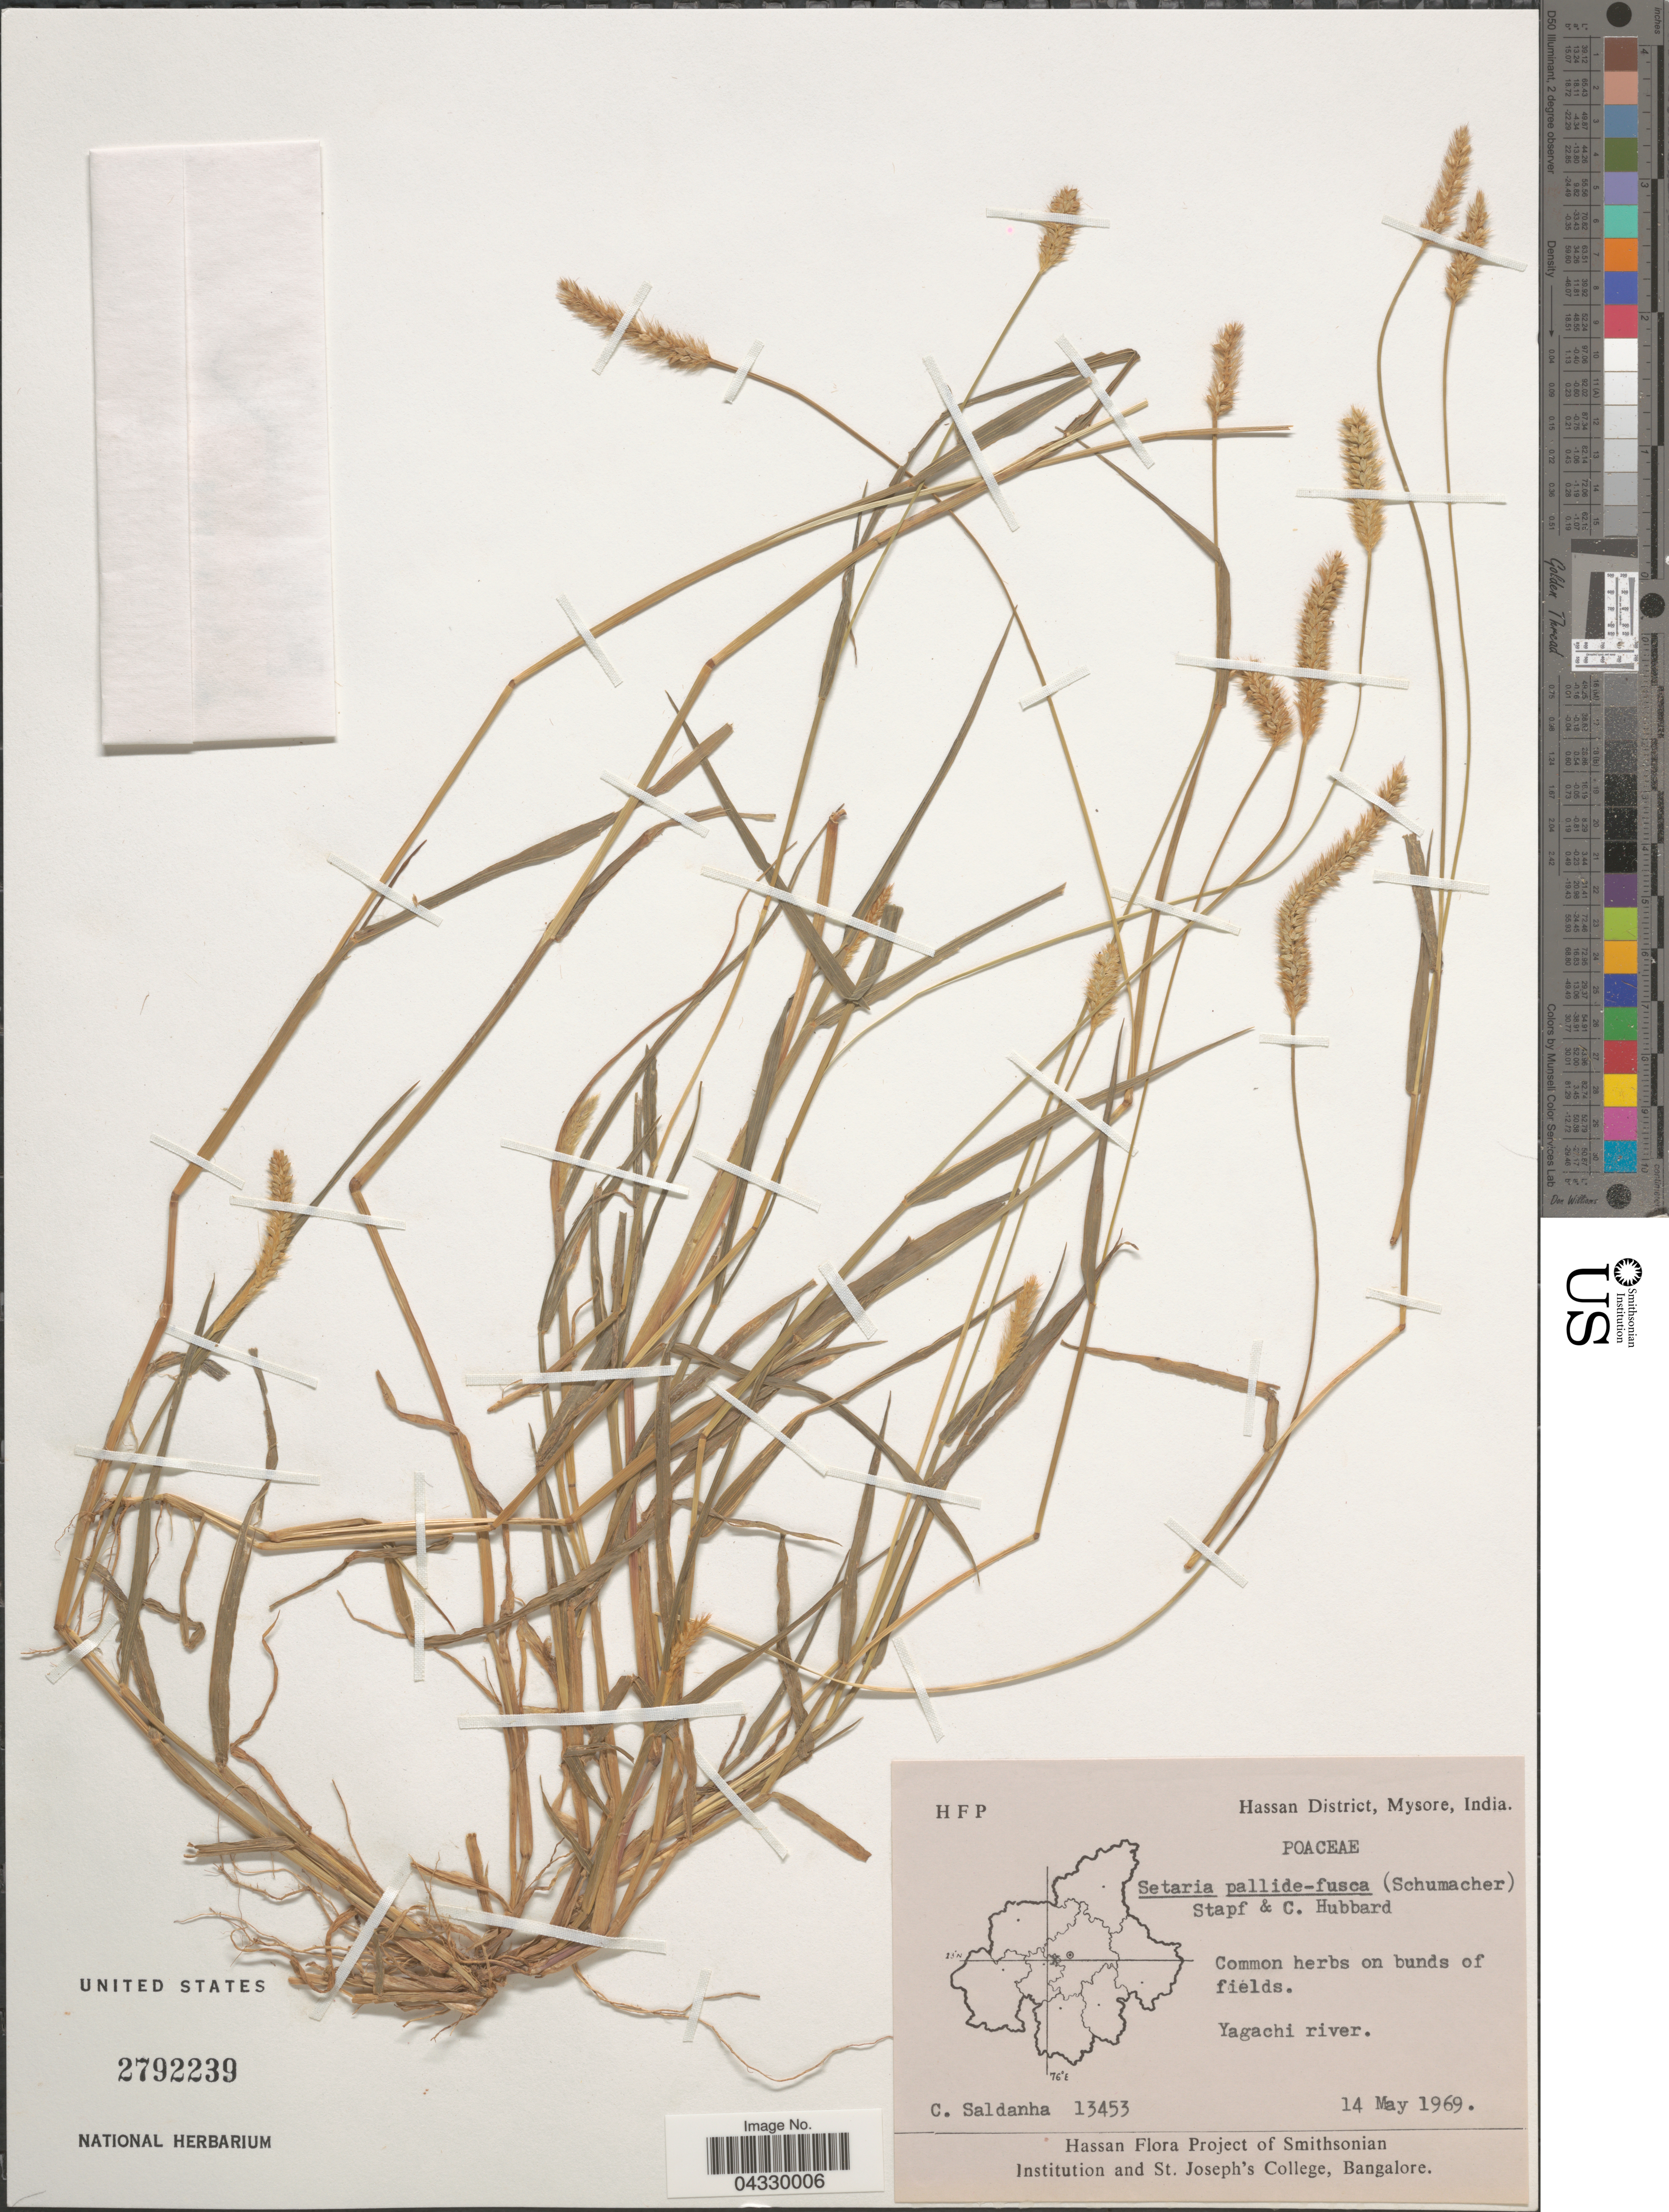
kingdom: Plantae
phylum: Tracheophyta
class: Liliopsida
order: Poales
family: Poaceae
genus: Setaria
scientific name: Setaria pallide-fusca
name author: (Schumach.) Stapf & C.E. Hubb.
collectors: C. Saldanha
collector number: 13453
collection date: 1969-05-14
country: India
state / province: Karnataka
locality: Hassan District, Mysore. Yagachi river.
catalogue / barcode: US 2792239